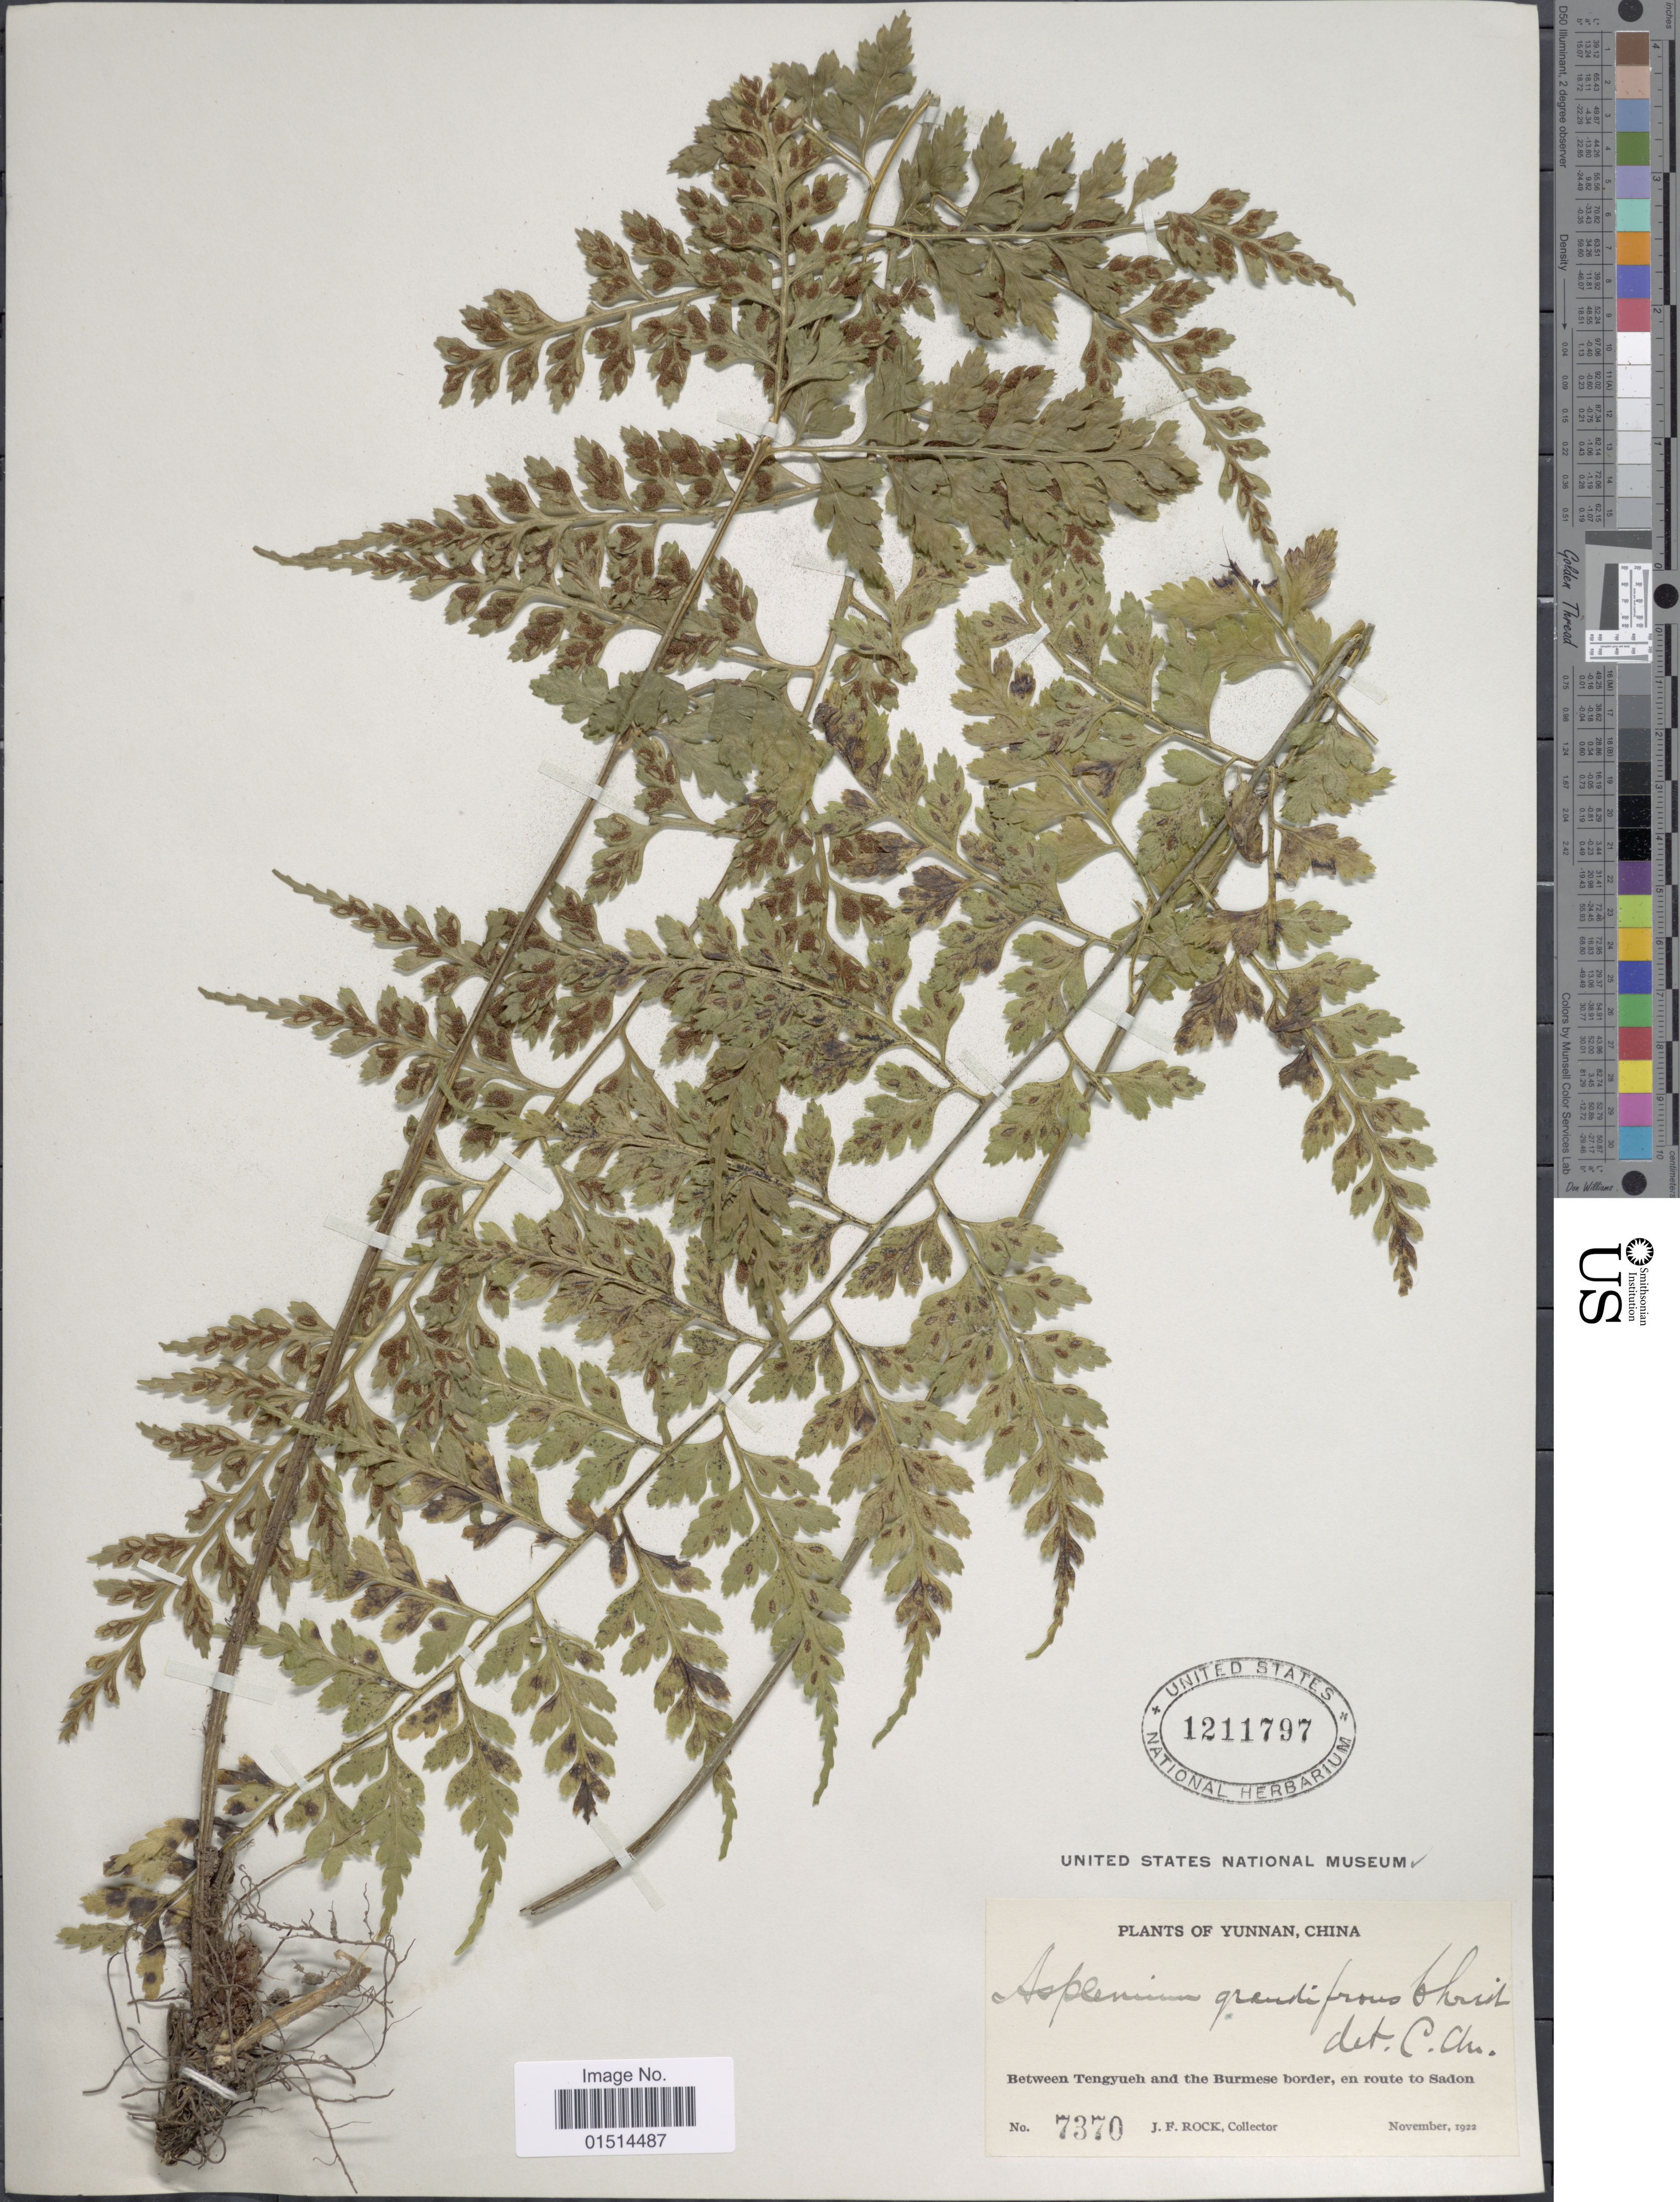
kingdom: Plantae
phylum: Tracheophyta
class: Polypodiopsida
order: Polypodiales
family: Aspleniaceae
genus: Asplenium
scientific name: Asplenium bullatum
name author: Wall. ex Mett.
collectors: J. Rock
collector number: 7370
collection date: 1922-11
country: China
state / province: Yunnan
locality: Yunnan, between Tengyueh and the Burmese border, en route to Sadon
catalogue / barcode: US 1211797